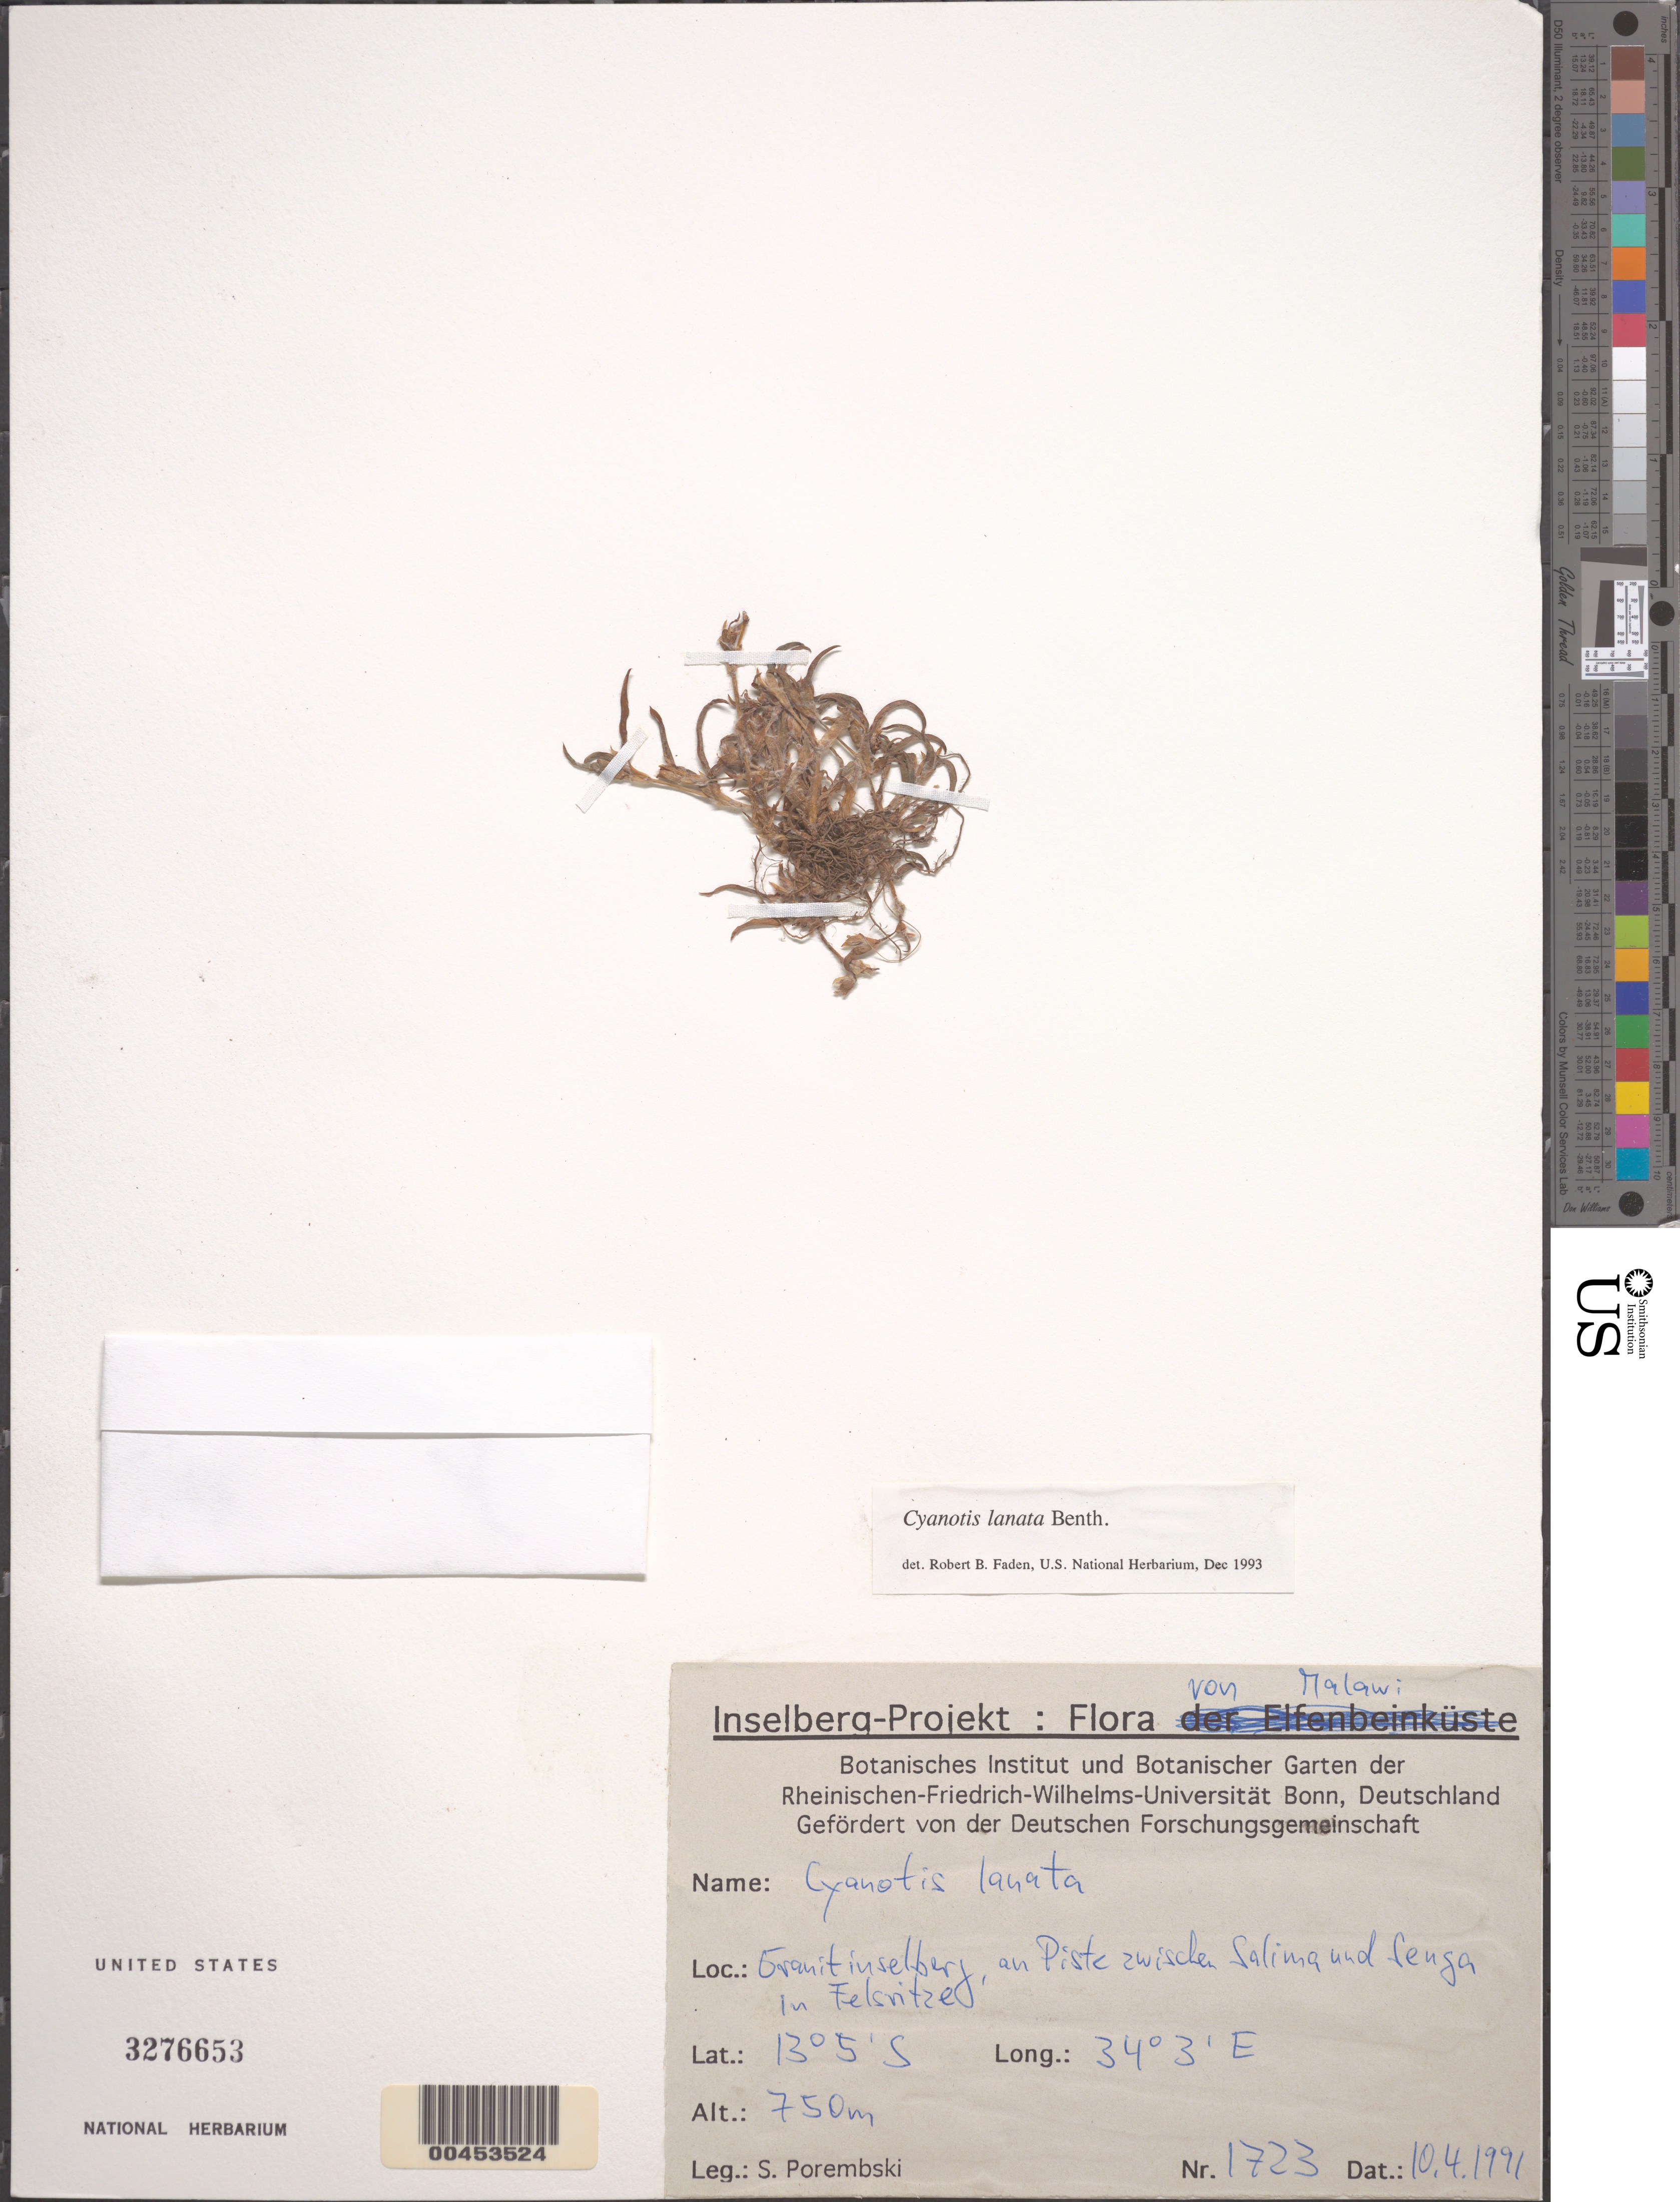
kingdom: Plantae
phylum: Tracheophyta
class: Liliopsida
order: Commelinales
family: Commelinaceae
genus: Cyanotis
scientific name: Cyanotis lanata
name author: Benth.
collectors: S. Porembski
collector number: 1723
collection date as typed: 10 Apr 1991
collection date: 1991-04-10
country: Malawi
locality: Between salima and fenga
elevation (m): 750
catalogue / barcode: US 3276653